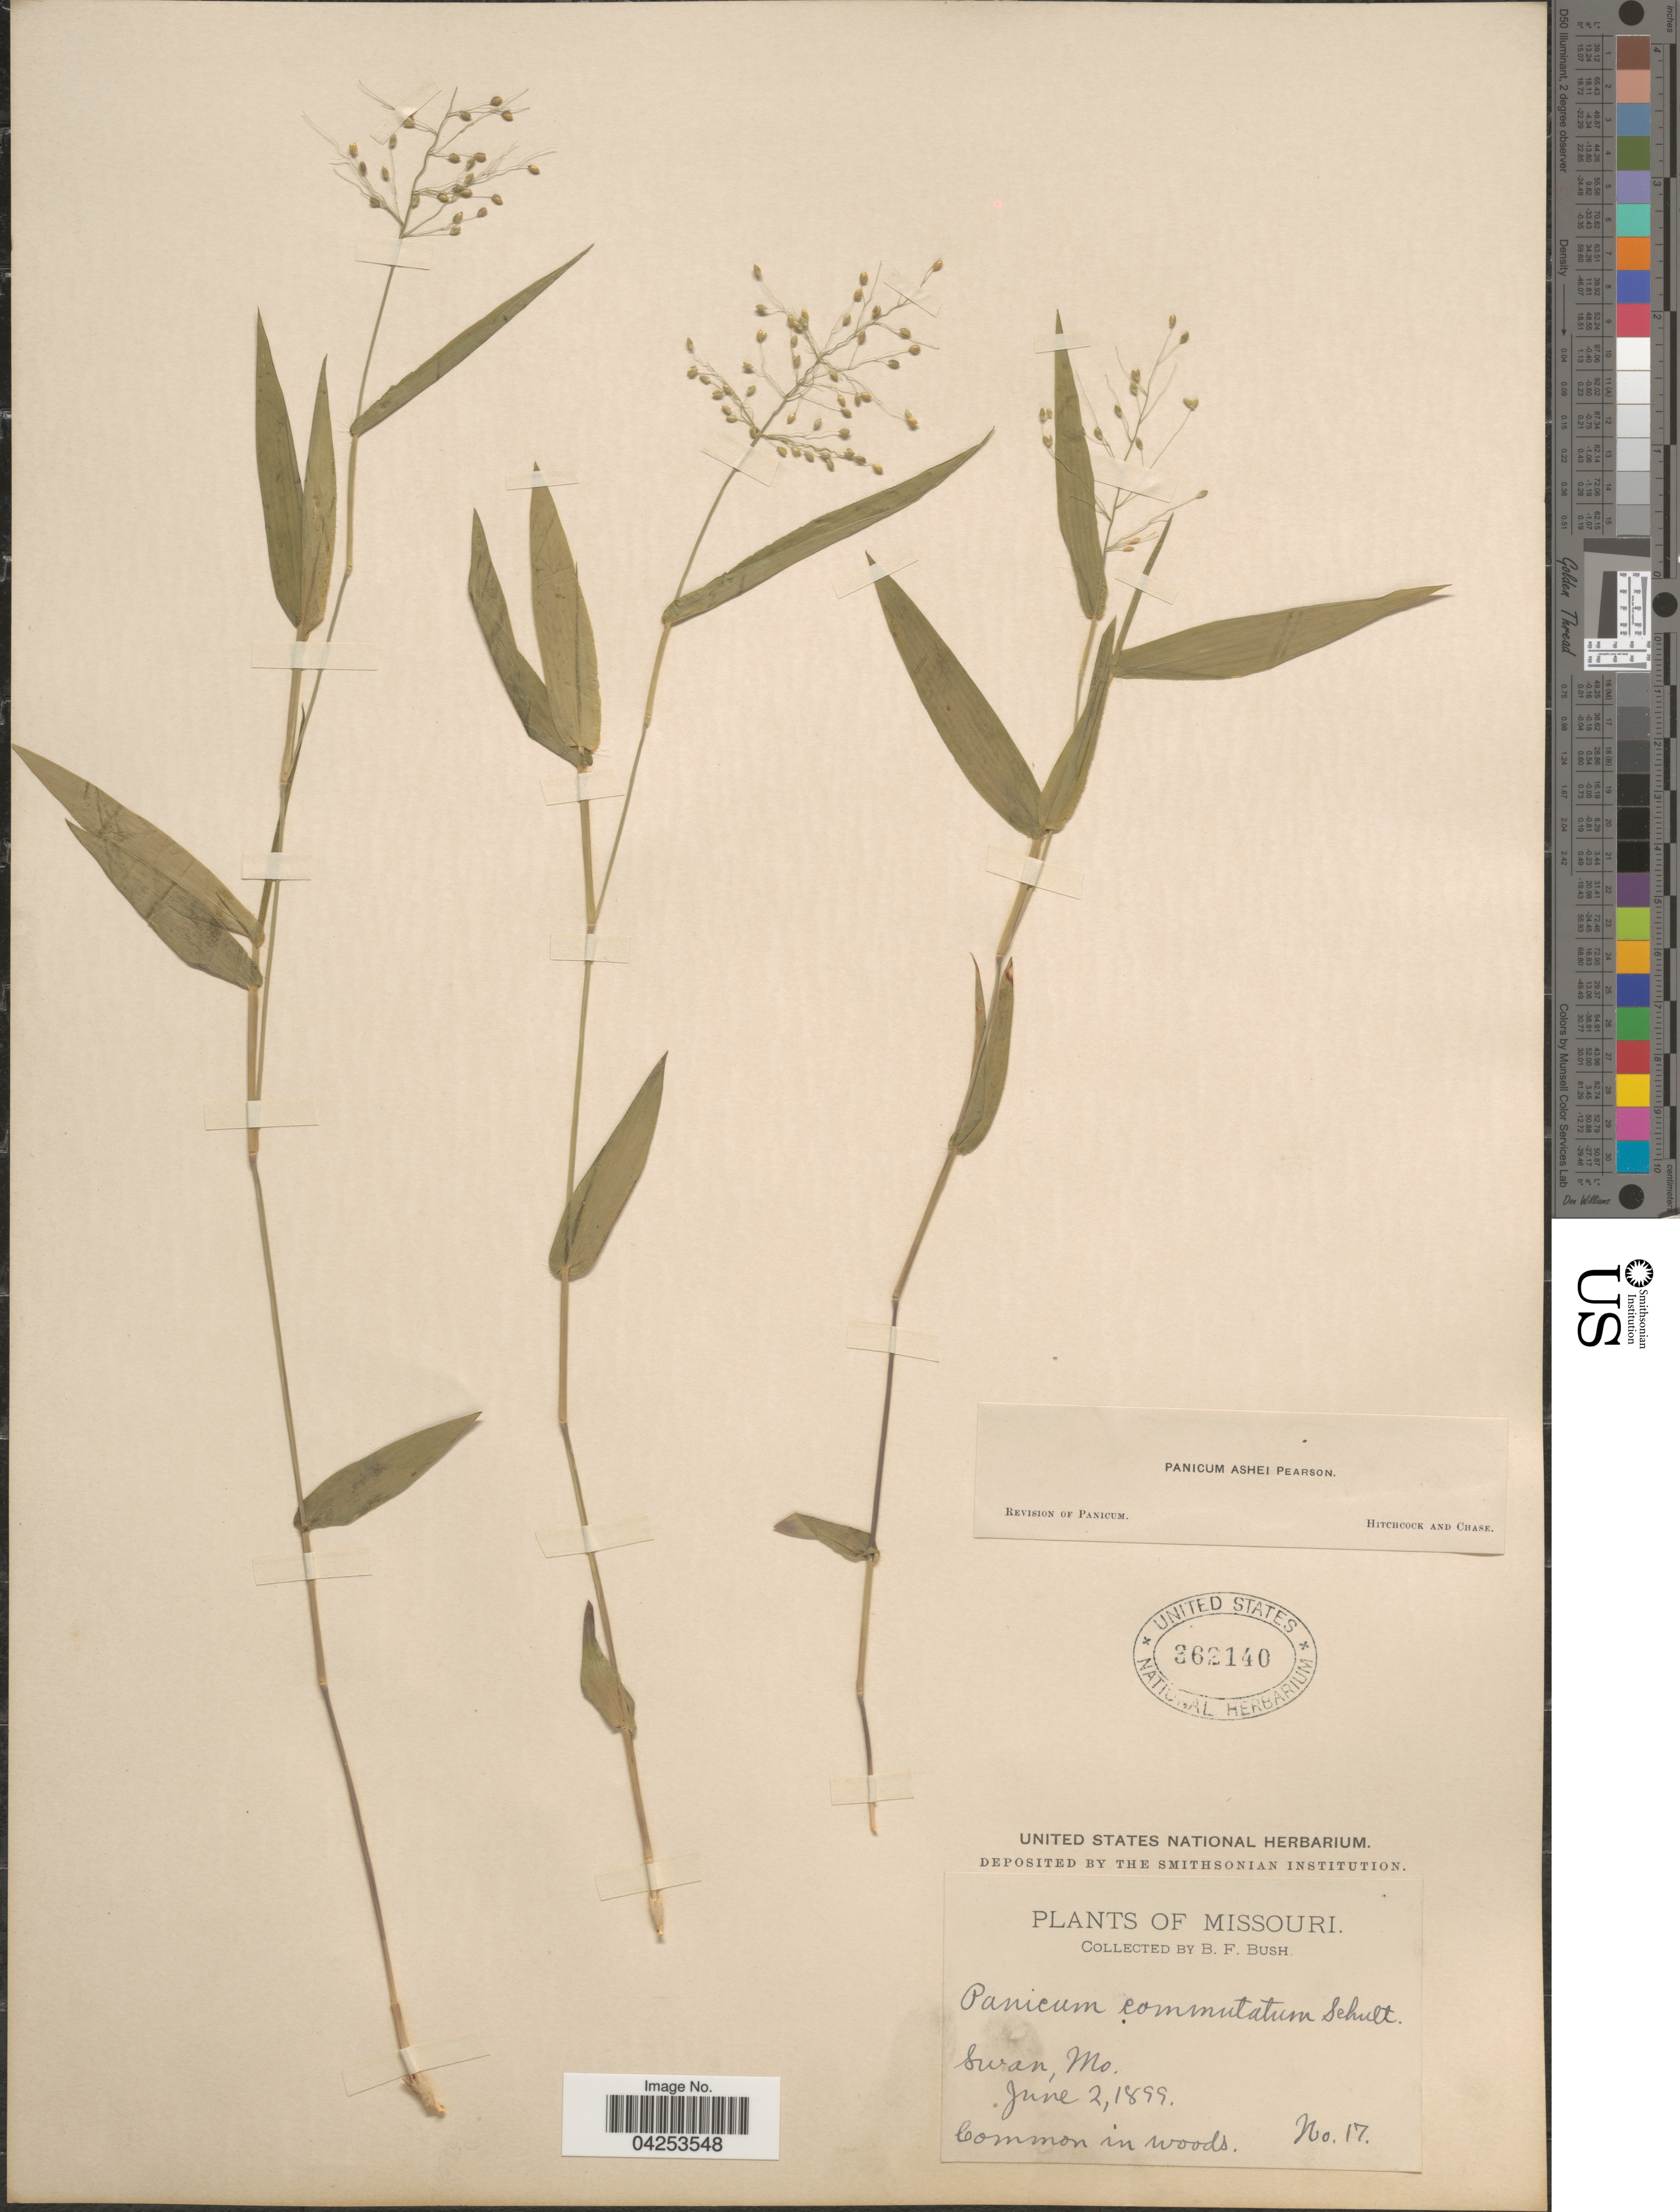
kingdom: Plantae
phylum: Tracheophyta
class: Liliopsida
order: Poales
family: Poaceae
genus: Dichanthelium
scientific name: Dichanthelium commutatum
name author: (Schult.) Gould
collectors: B. F. Bush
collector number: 17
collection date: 1899-06-02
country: United States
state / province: Missouri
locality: Swan.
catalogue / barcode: US 362140